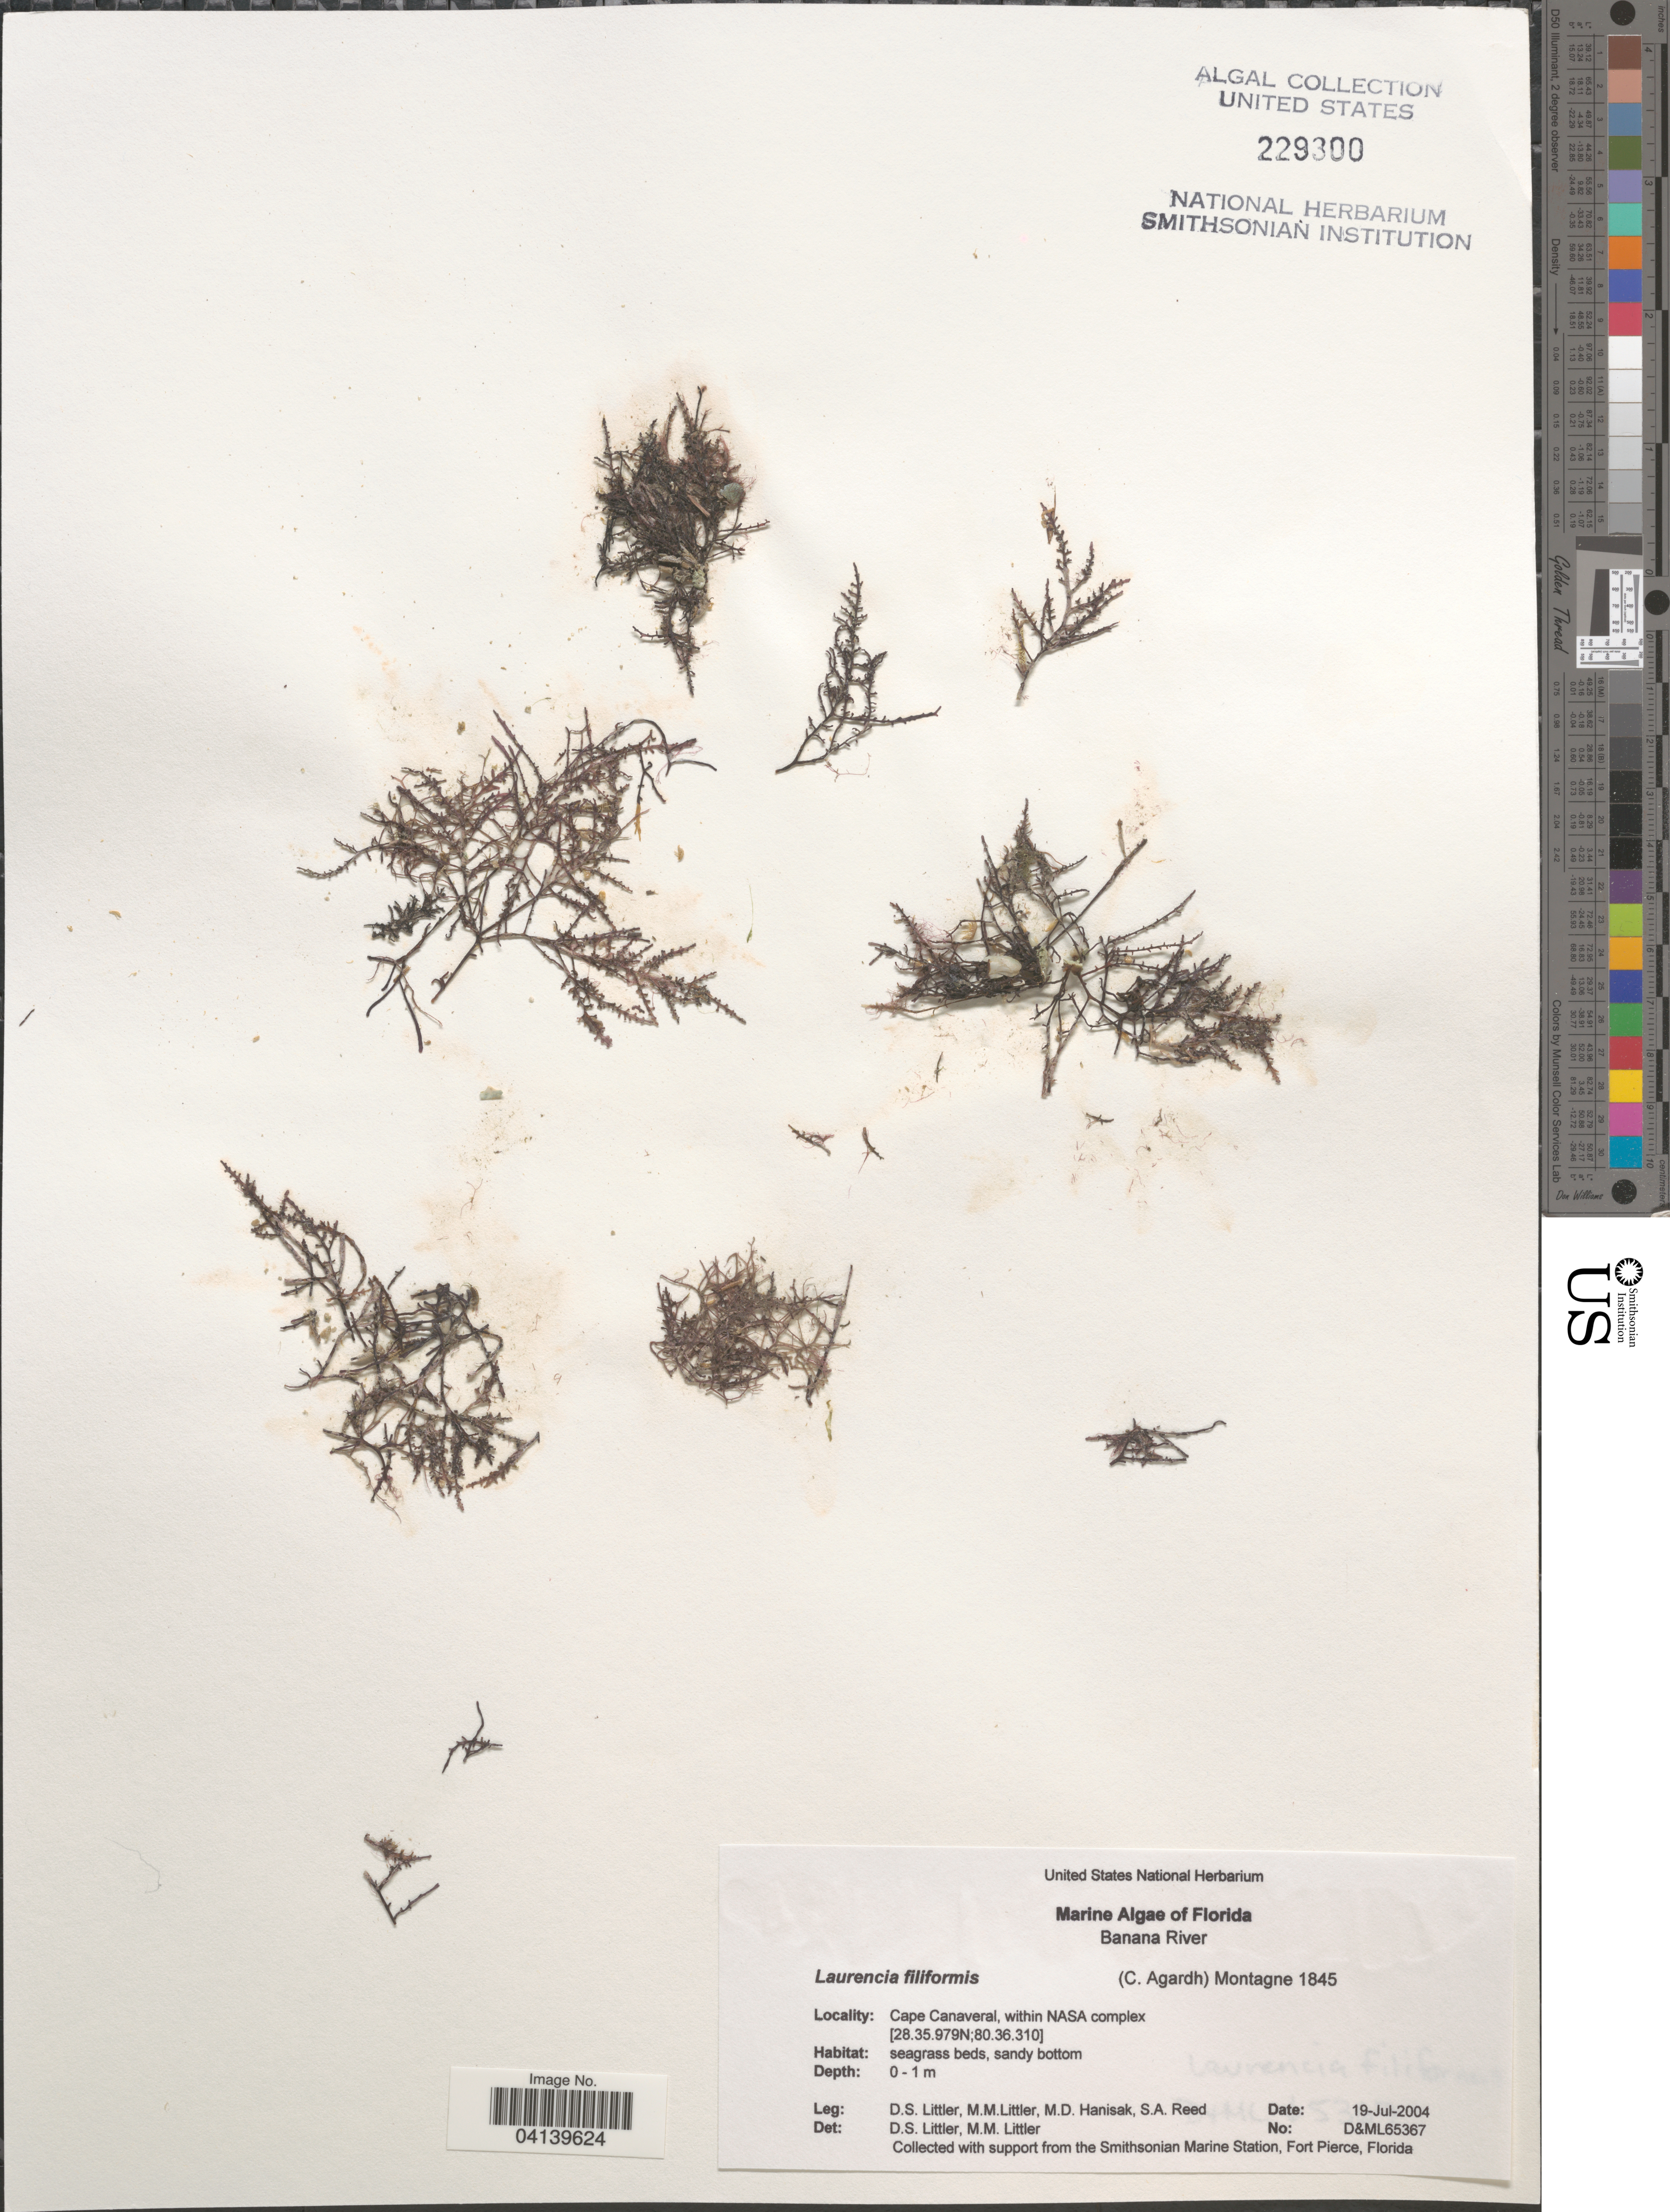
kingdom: Plantae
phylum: Rhodophyta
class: Florideophyceae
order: Ceramiales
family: Rhodomelaceae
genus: Laurencia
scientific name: Laurencia filiformis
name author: (C. Agardh) Mont.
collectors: D. S. Littler, M. Hanisak & S. Reed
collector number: D&ML65367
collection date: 2004-07-19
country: United States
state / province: Florida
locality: Banana River. Cape Canaveral, within NASA complex.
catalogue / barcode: US 229300